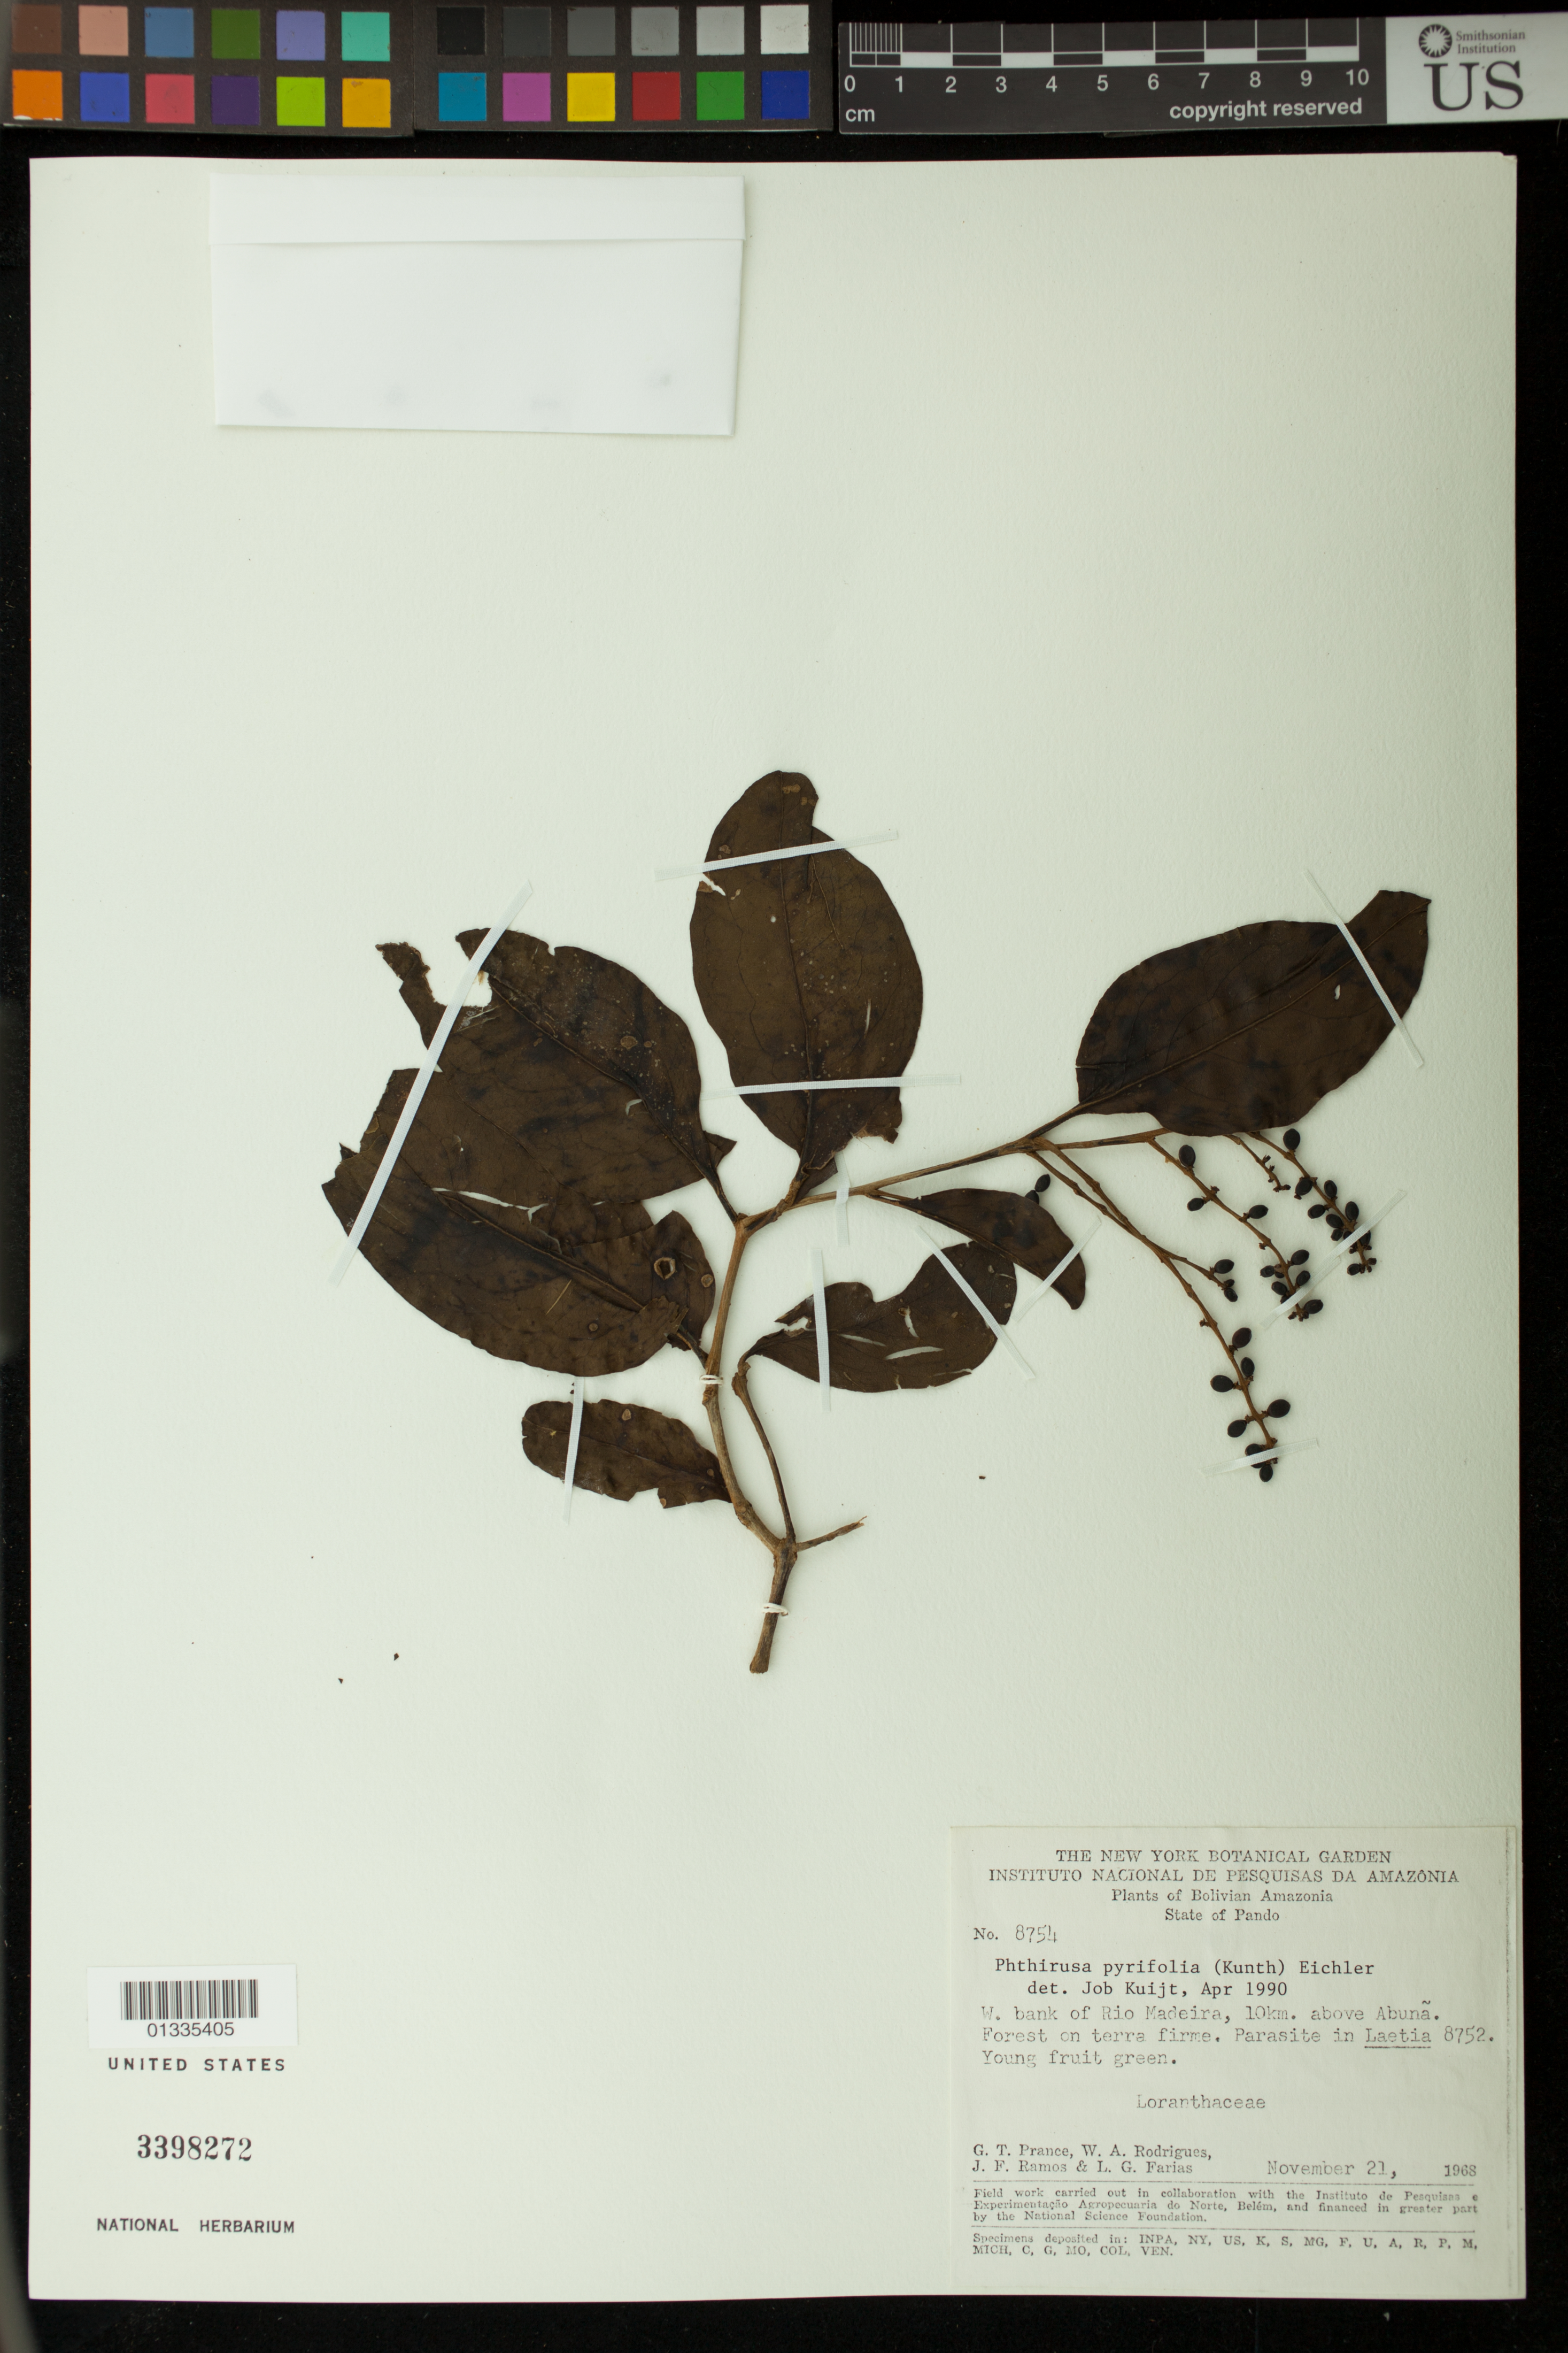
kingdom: Plantae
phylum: Tracheophyta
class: Magnoliopsida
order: Santalales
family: Loranthaceae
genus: Passovia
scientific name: Passovia pyrifolia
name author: (Kunth) Tiegh.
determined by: Caraballo-Ortiz, Marcos A., (MISS), University of Mississippi (UNITED STATES)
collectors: G. T. Prance, W. A. Rodrigues, J. F. Ramos & L. G. Farias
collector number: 8754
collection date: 1968-11-21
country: Bolivia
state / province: Pando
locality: W. bank of Rio Madeira, 10 km above Abunã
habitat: Forest on terra firme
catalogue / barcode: US 3398272